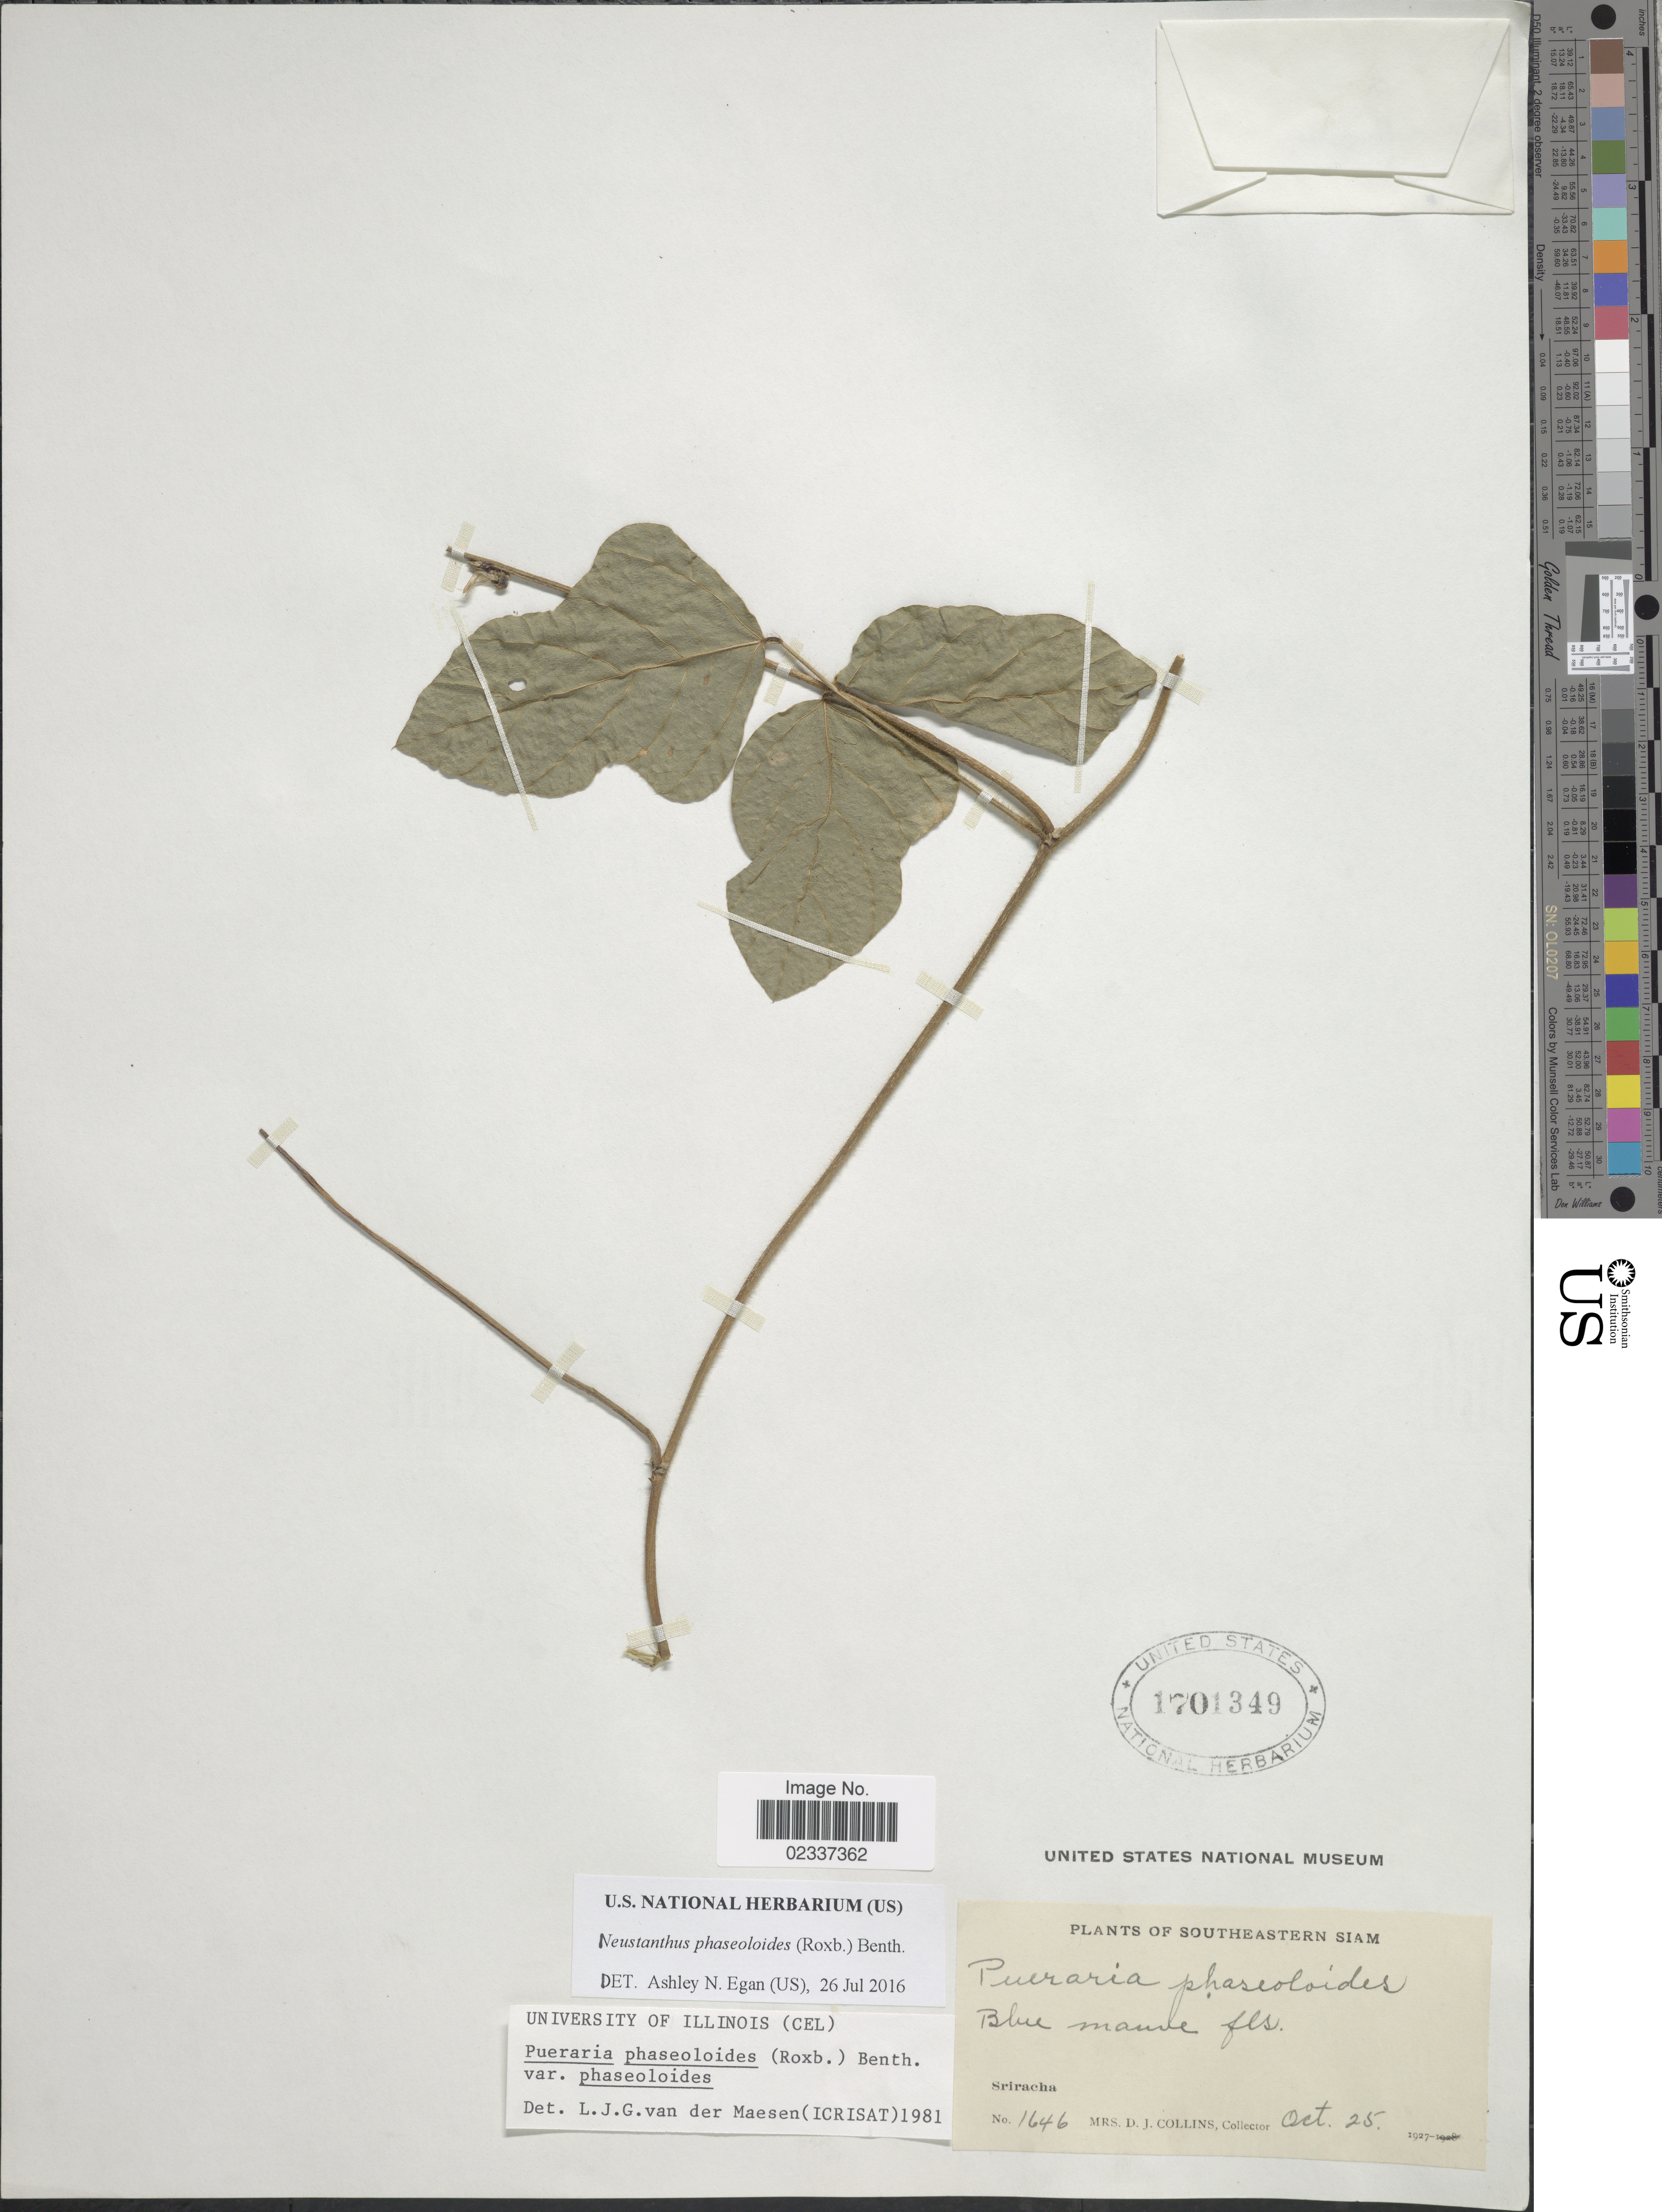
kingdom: Plantae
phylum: Tracheophyta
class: Magnoliopsida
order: Fabales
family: Fabaceae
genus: Neustanthus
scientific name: Neustanthus phaseoloides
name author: (Roxb.) Benth.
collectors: Mrs. D. J. Collins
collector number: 1646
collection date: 1927-10-25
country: Thailand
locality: Southeastern Siam, Sriacha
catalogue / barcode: US 1701349